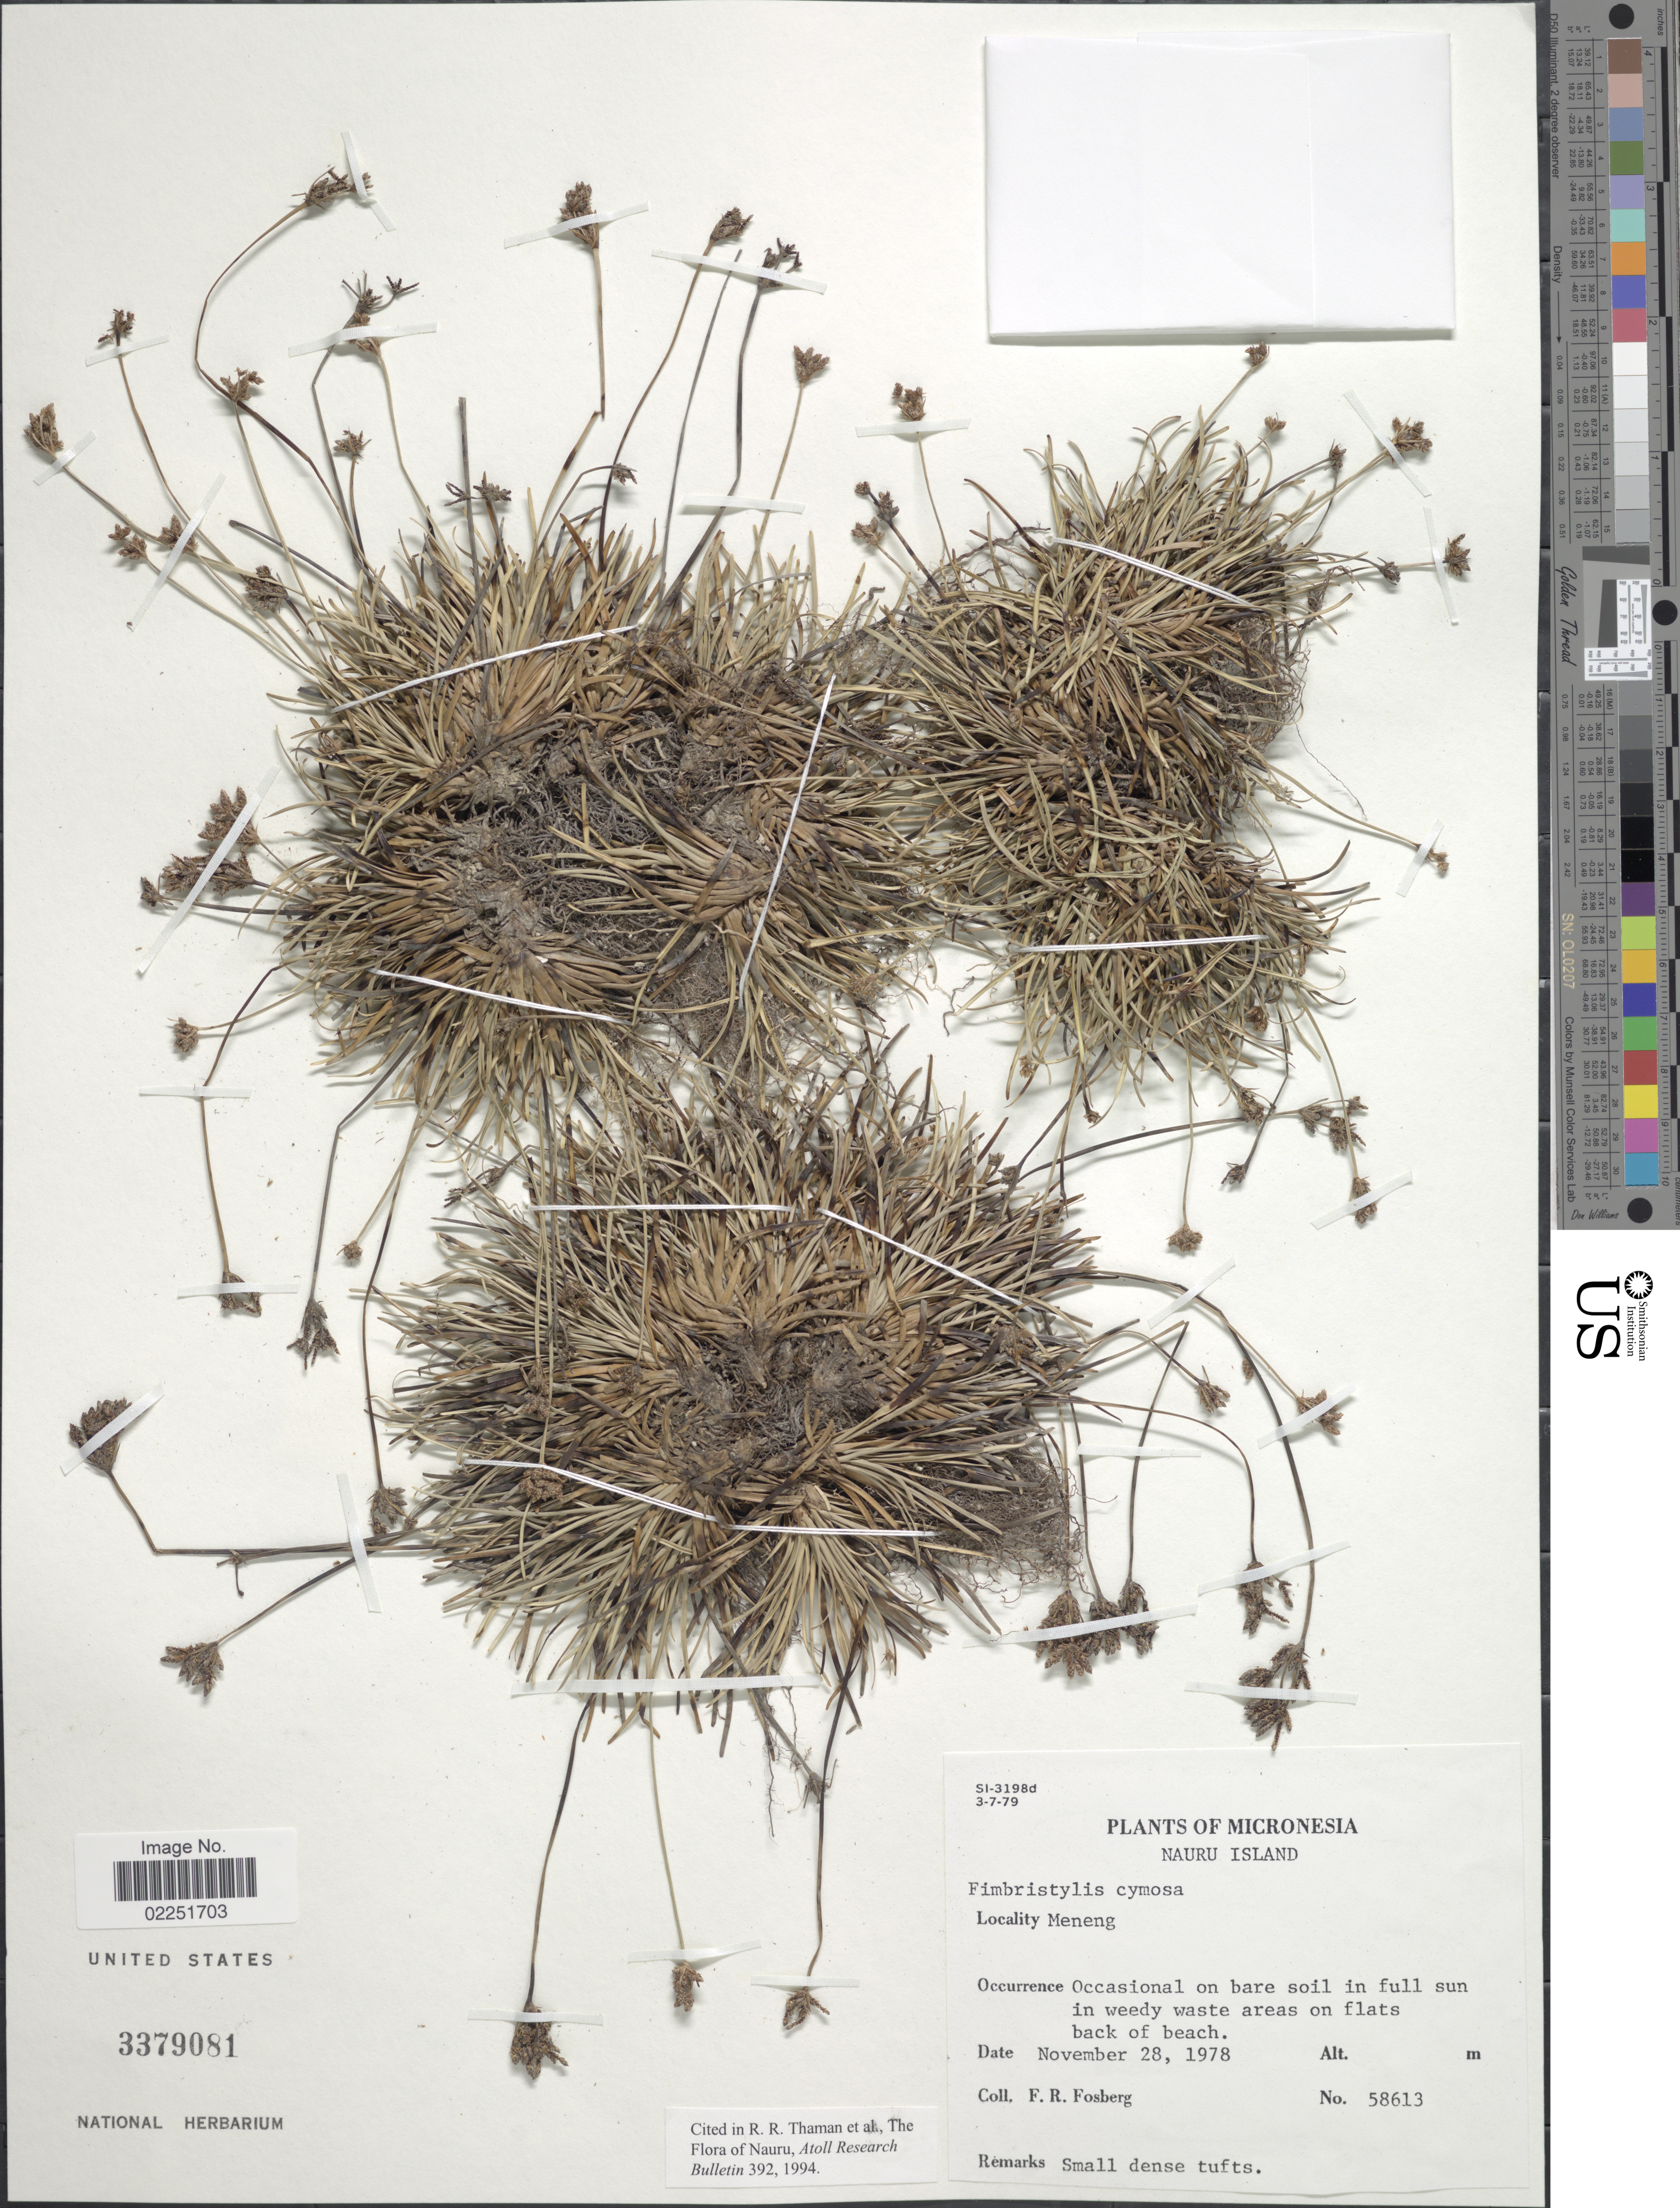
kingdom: Plantae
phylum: Tracheophyta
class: Liliopsida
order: Poales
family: Cyperaceae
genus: Fimbristylis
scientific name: Fimbristylis cymosa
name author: R. Br.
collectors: F. R. Fosberg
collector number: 58613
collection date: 1978-11-28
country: Micronesia, Federated States of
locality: Micronesia, Nauru Island. Meneng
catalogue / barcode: US 3379081